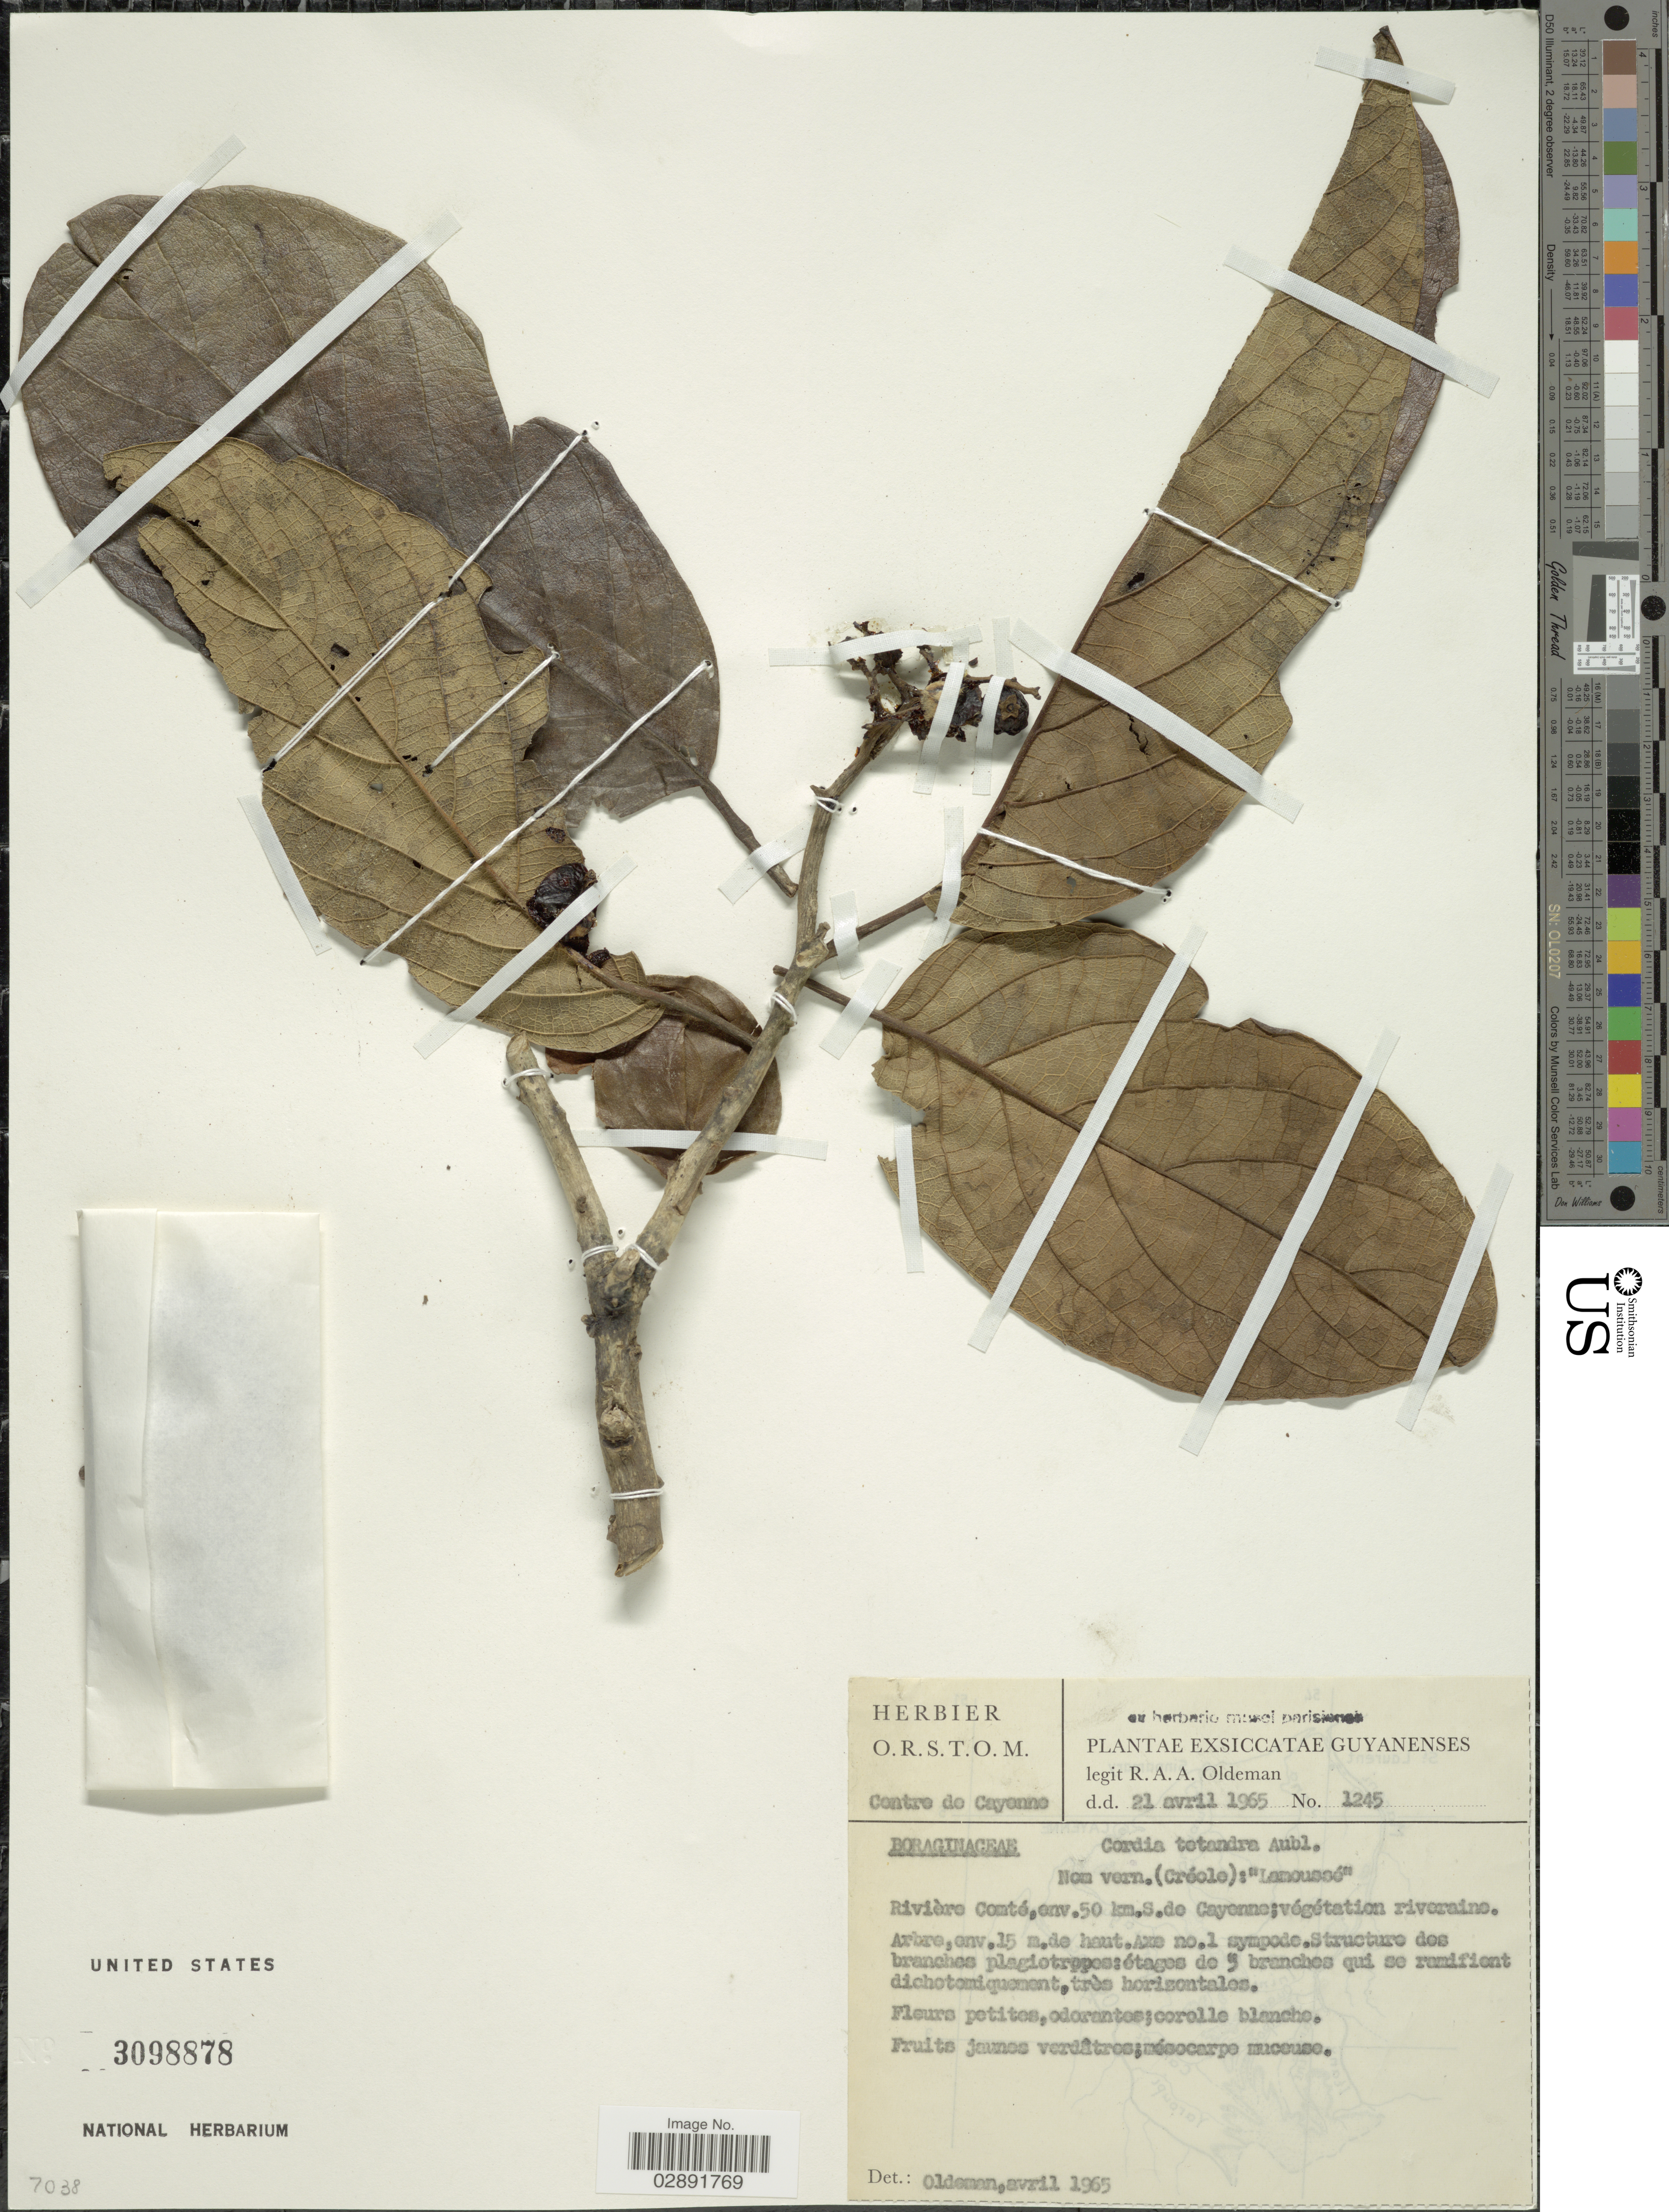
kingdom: Plantae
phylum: Tracheophyta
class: Magnoliopsida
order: Boraginales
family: Cordiaceae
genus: Cordia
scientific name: Cordia tetrandra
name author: Aubl.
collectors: R. Oldeman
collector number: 1245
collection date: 1965-04-21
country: Guyana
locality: Rivière Comté, env. 50 km. S. do Cayenne.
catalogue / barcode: US 3098878